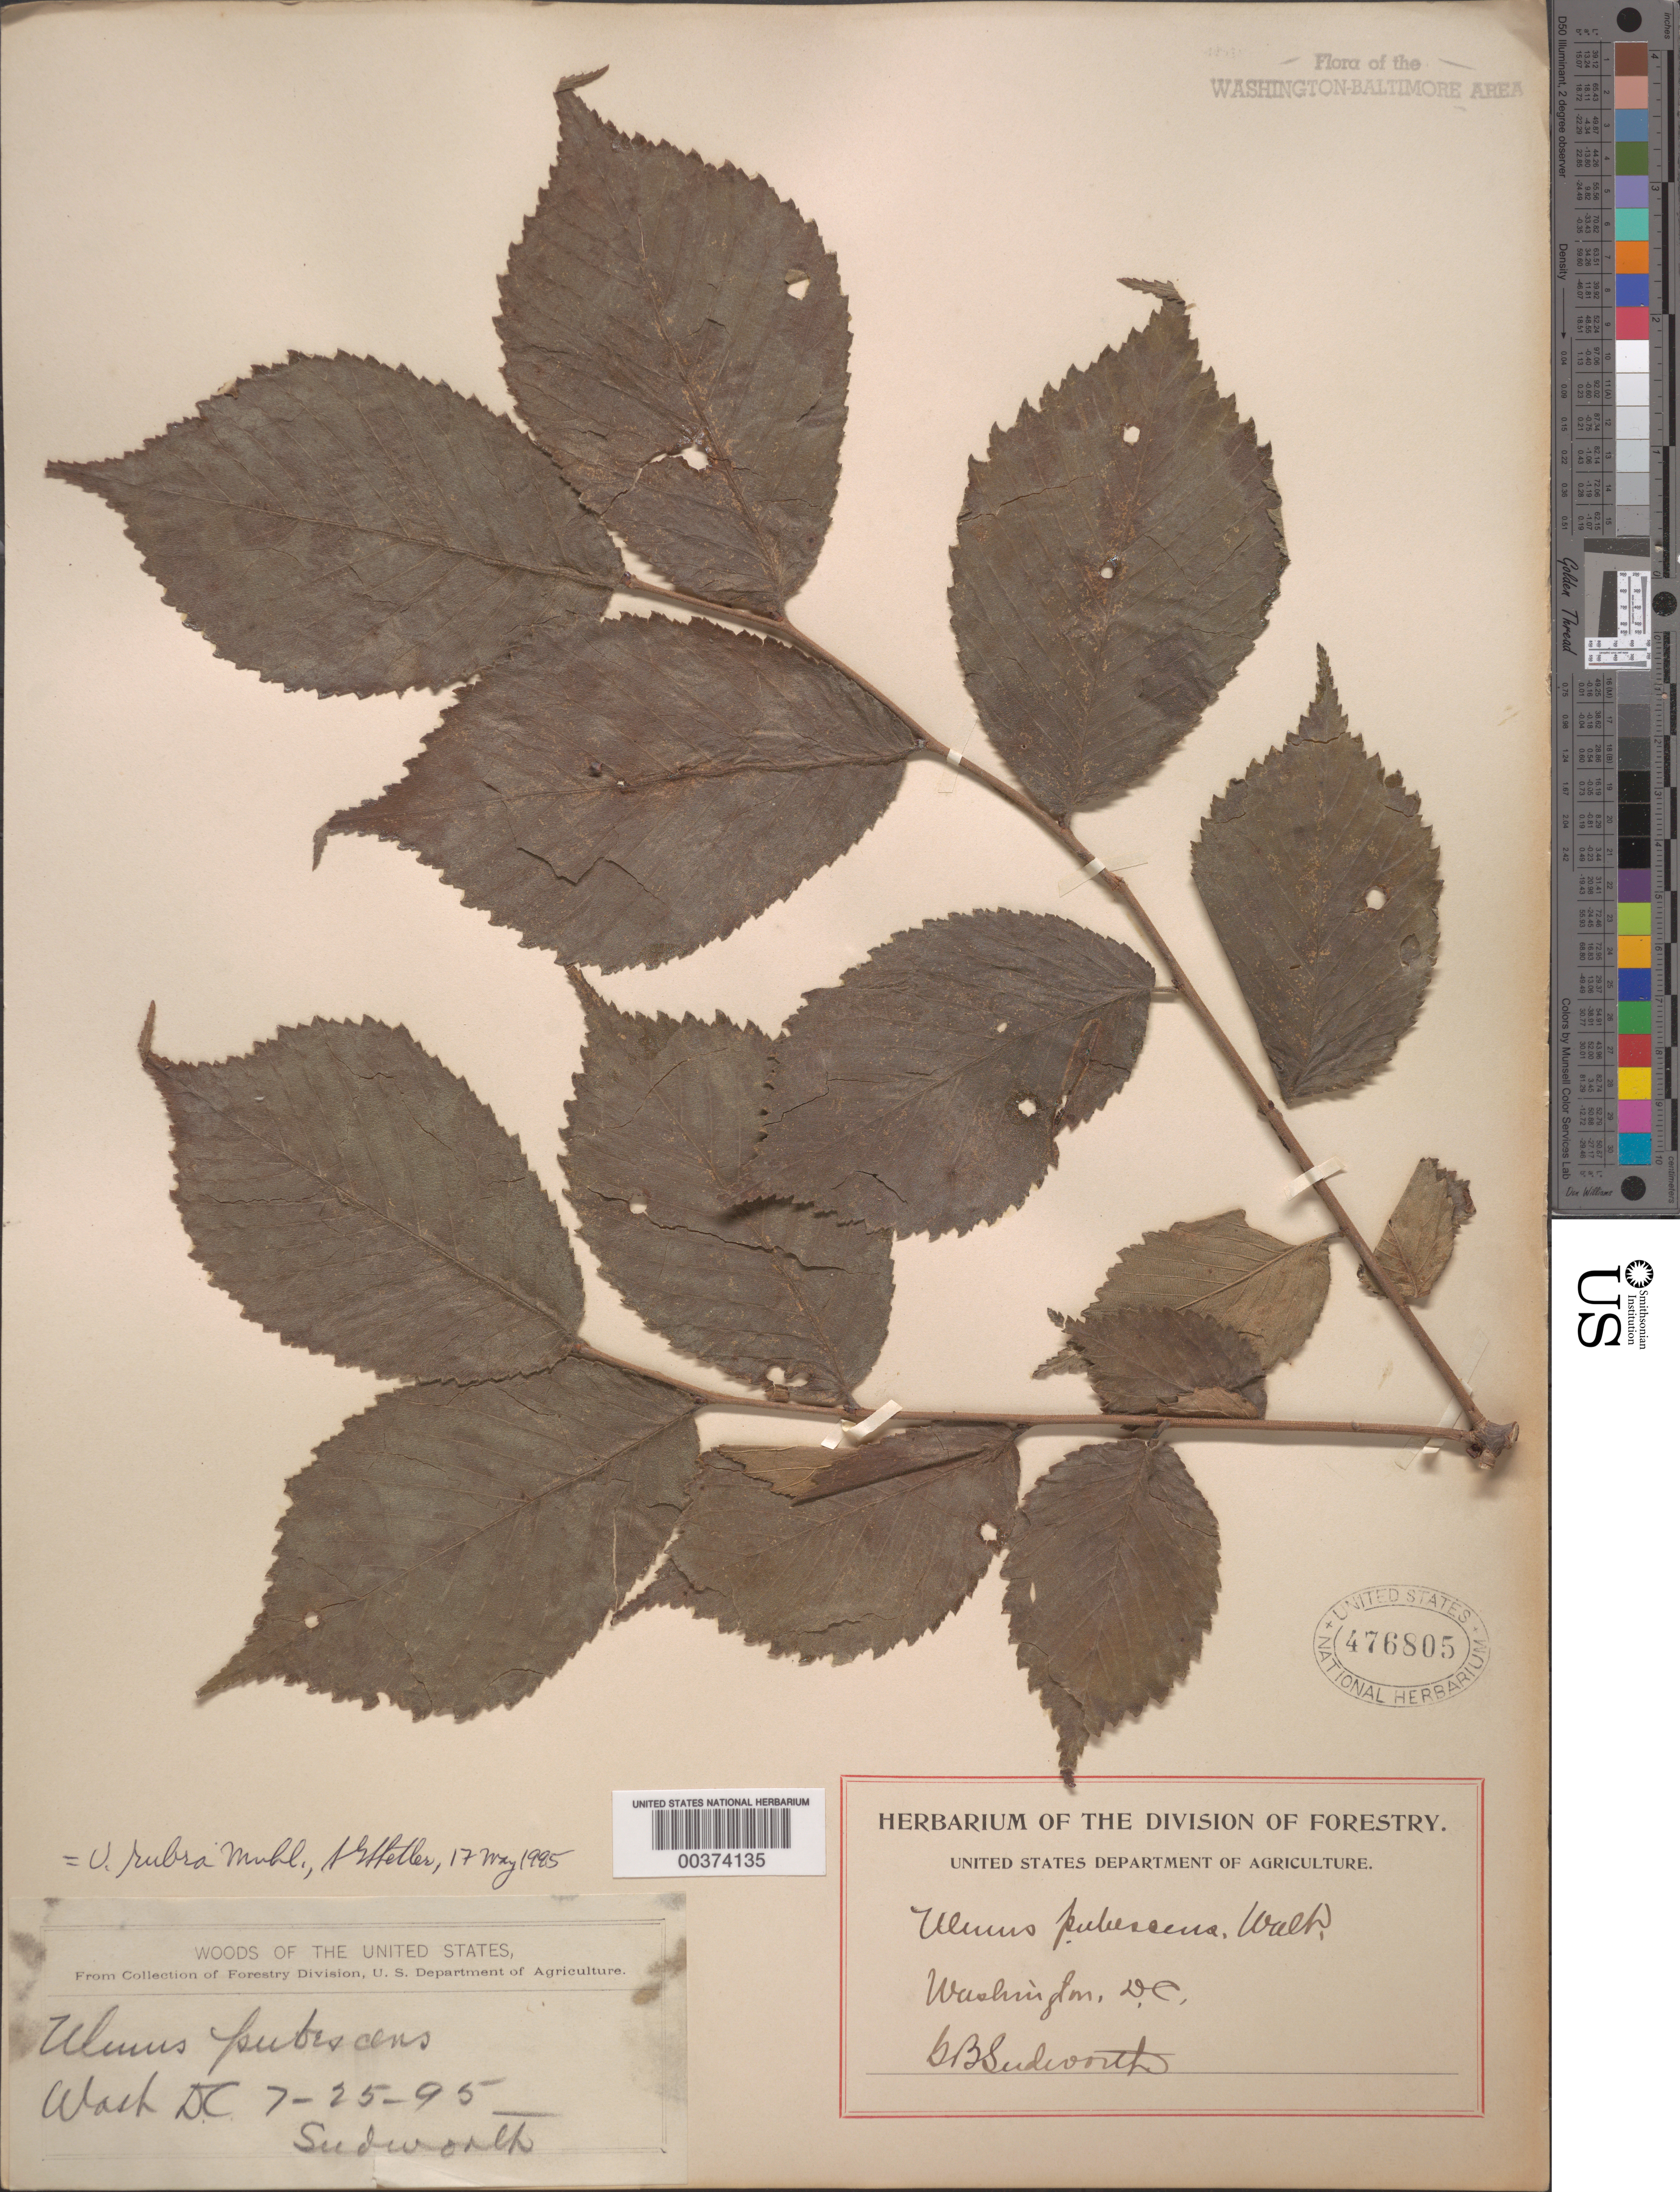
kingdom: Plantae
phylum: Tracheophyta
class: Magnoliopsida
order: Rosales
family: Ulmaceae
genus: Ulmus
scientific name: Ulmus rubra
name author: Muhl.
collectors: G. B. Sudworth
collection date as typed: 25 Jul 1895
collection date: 1895-07-25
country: United States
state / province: District of Columbia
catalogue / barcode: US 476805